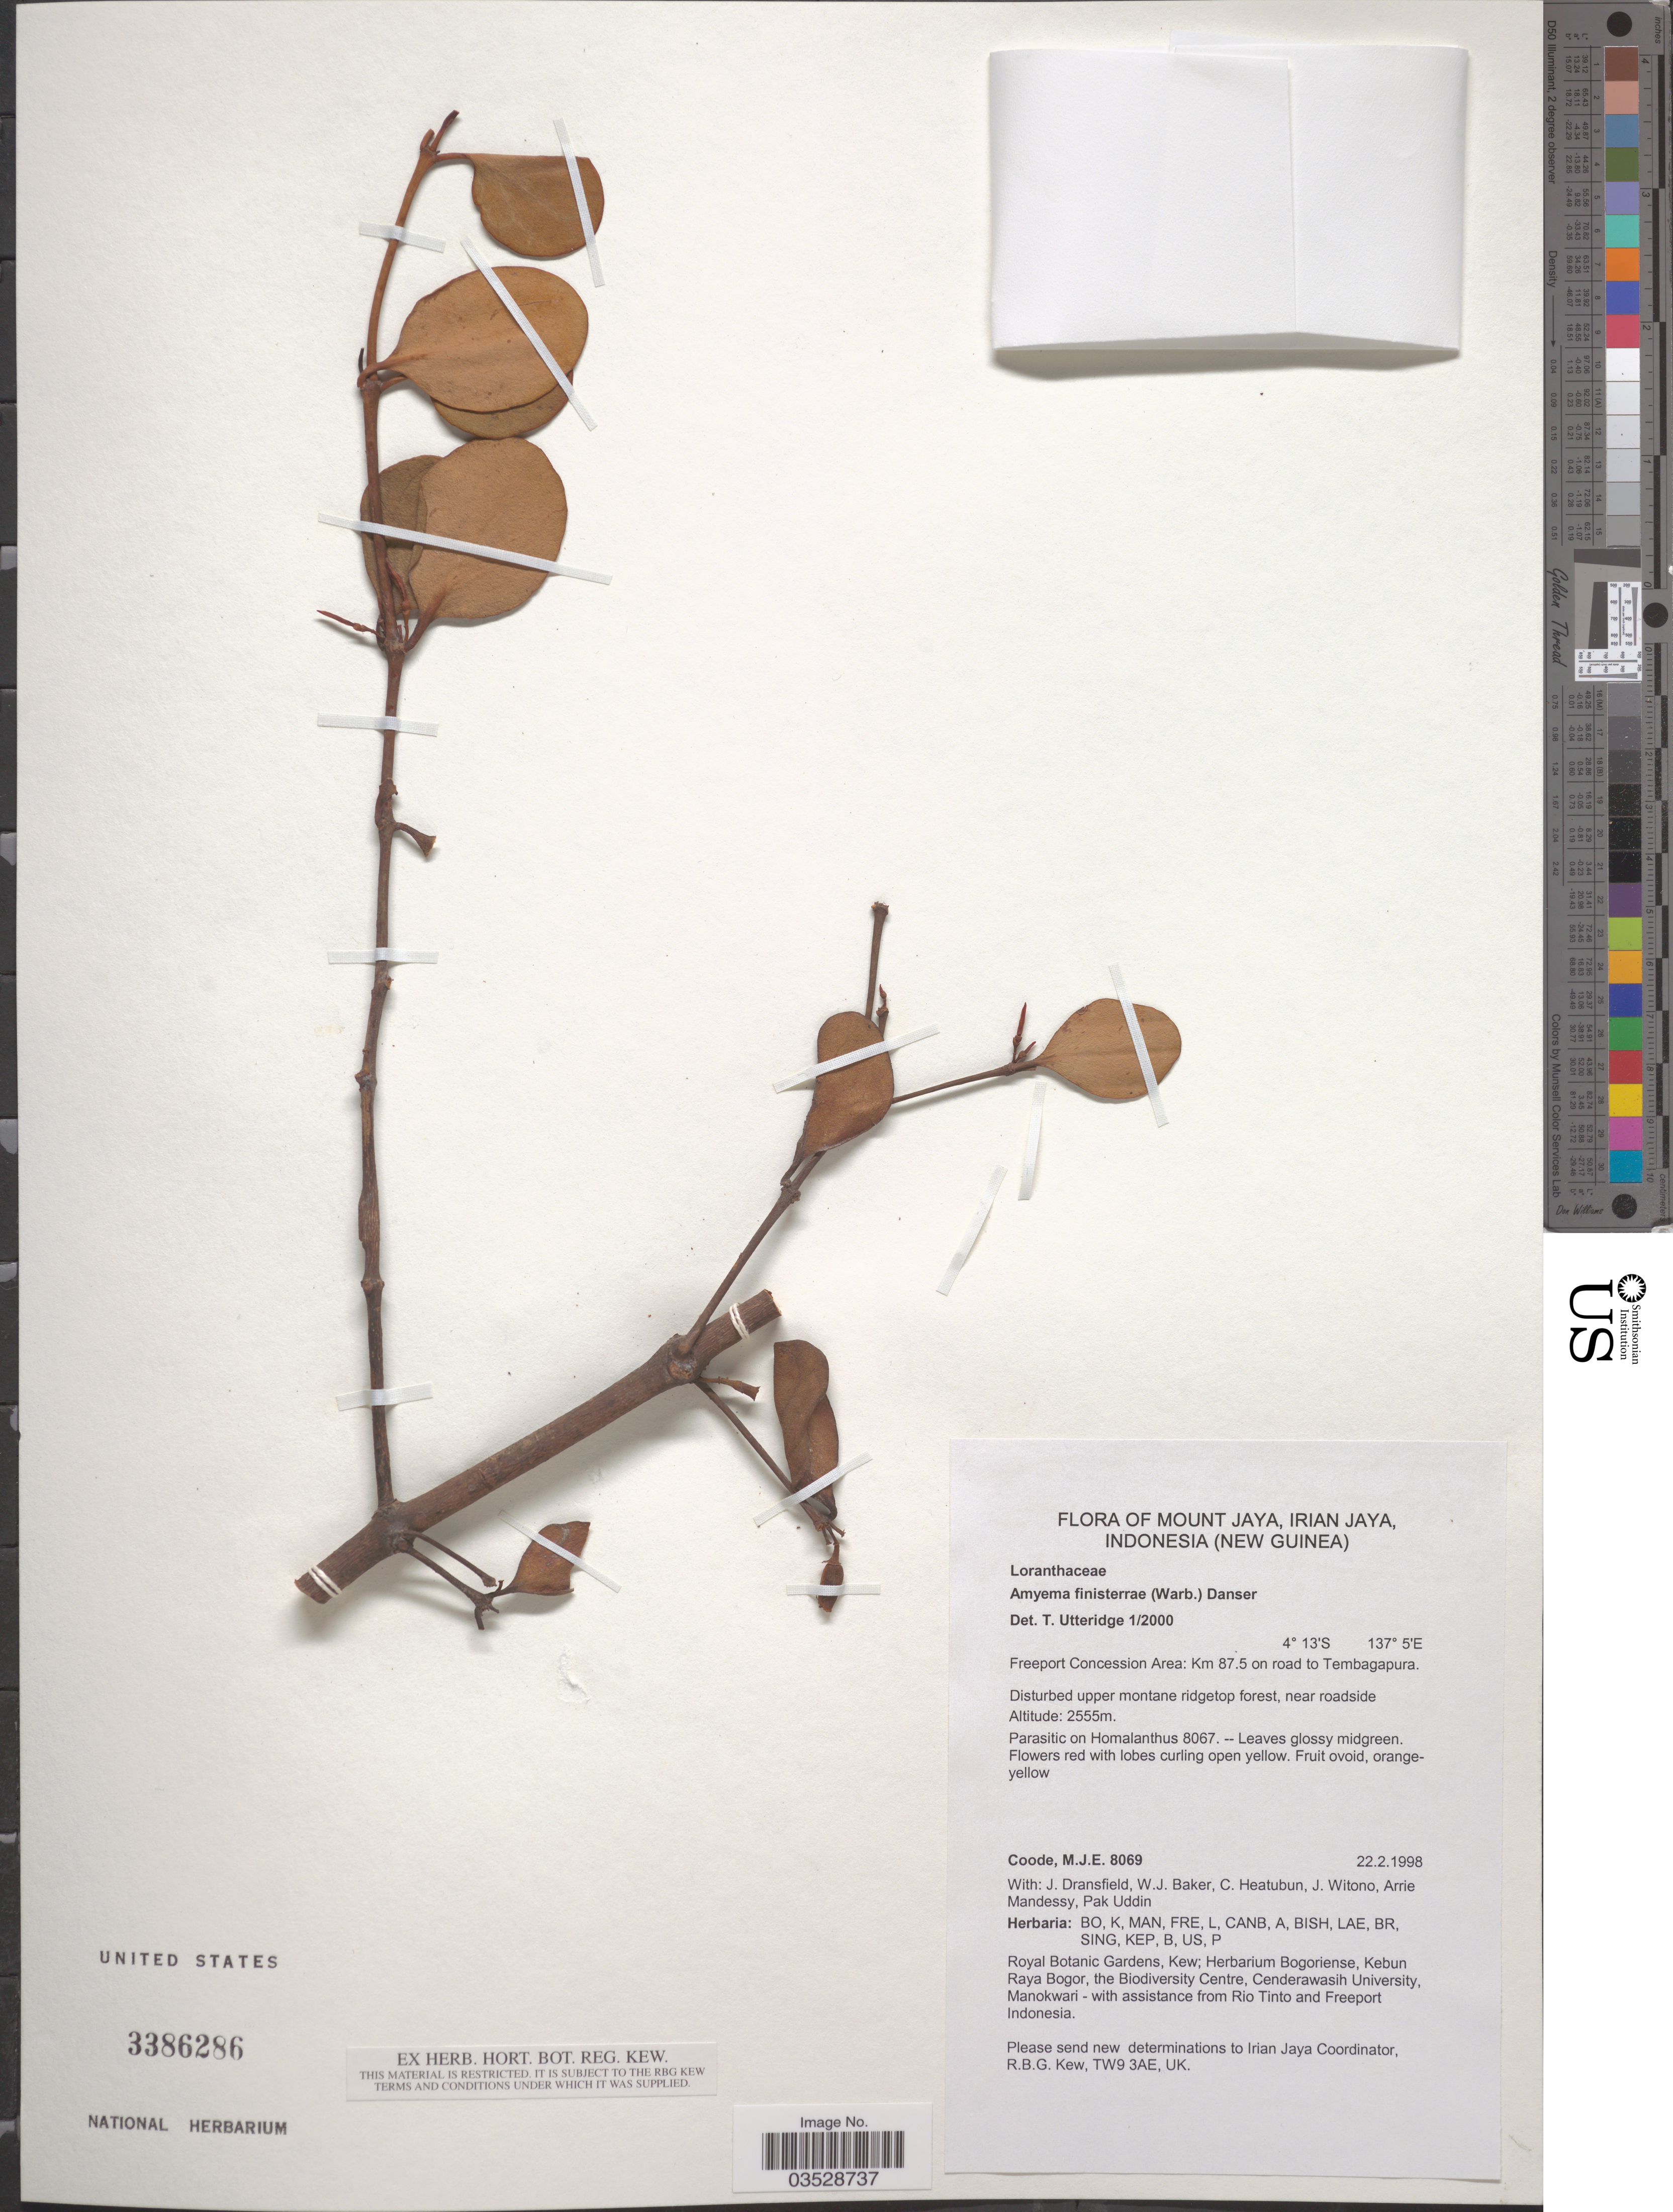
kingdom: Plantae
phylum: Tracheophyta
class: Magnoliopsida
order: Santalales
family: Loranthaceae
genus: Amyema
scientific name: Amyema finisterrae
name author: (Warb.) Danser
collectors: M. J. E. Coode, J. Dransfield, W. J. Baker & C. Heatubun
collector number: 8069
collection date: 1998-02-22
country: Indonesia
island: New Guinea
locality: Mount Jaya, Irian Jaya, (New Guinea). Freeport Concession Area: Km 87.5 on road to Tembagapura.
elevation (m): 2555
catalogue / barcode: US 3386286